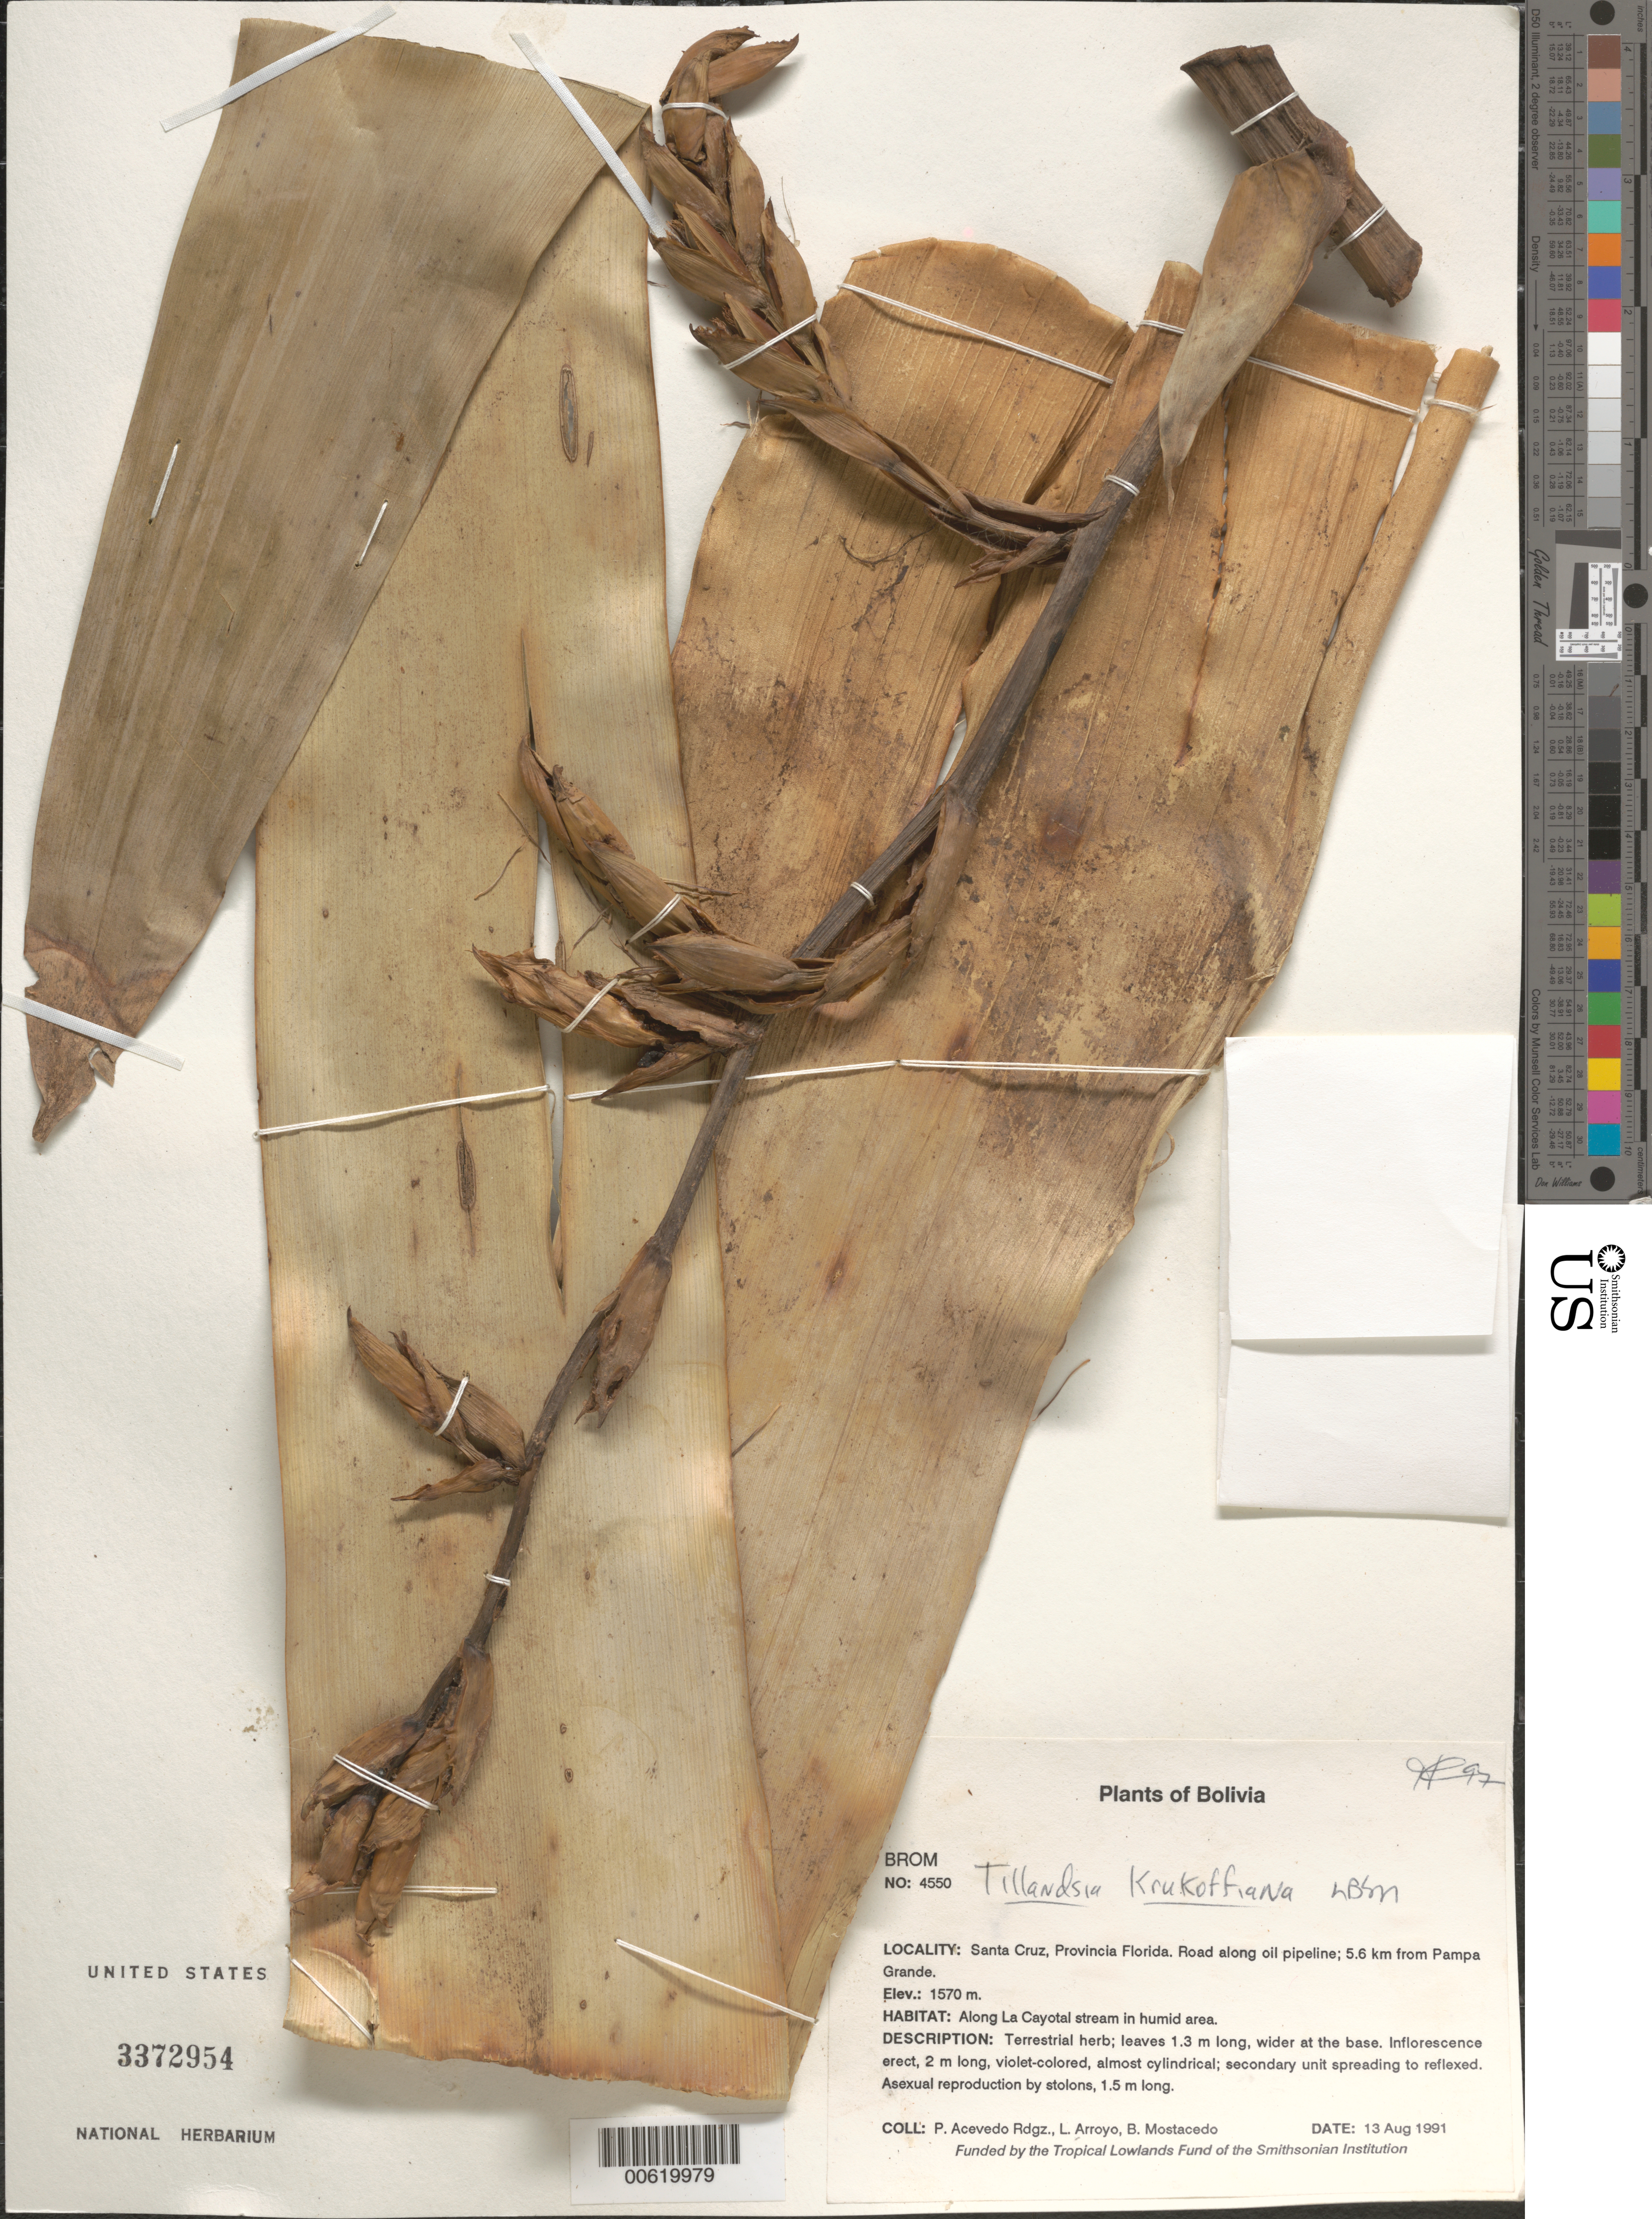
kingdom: Plantae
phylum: Tracheophyta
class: Liliopsida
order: Poales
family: Bromeliaceae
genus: Tillandsia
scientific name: Tillandsia krukoffiana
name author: L.B. Sm.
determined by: Luther, Hans E.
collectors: P. Acevedo-Rodr., L. Arroyo & B. Mostacedo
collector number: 4550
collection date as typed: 13 Aug 1991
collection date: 1991-08-13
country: Bolivia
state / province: Santa Cruz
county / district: Florida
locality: Depart. Santa Cruz, Provincia Florida. Road along oil pipeline; 5.6 km from Pampa Grande.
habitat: Along La Cayotal stream in humid area.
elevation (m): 1570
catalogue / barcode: US 3372954